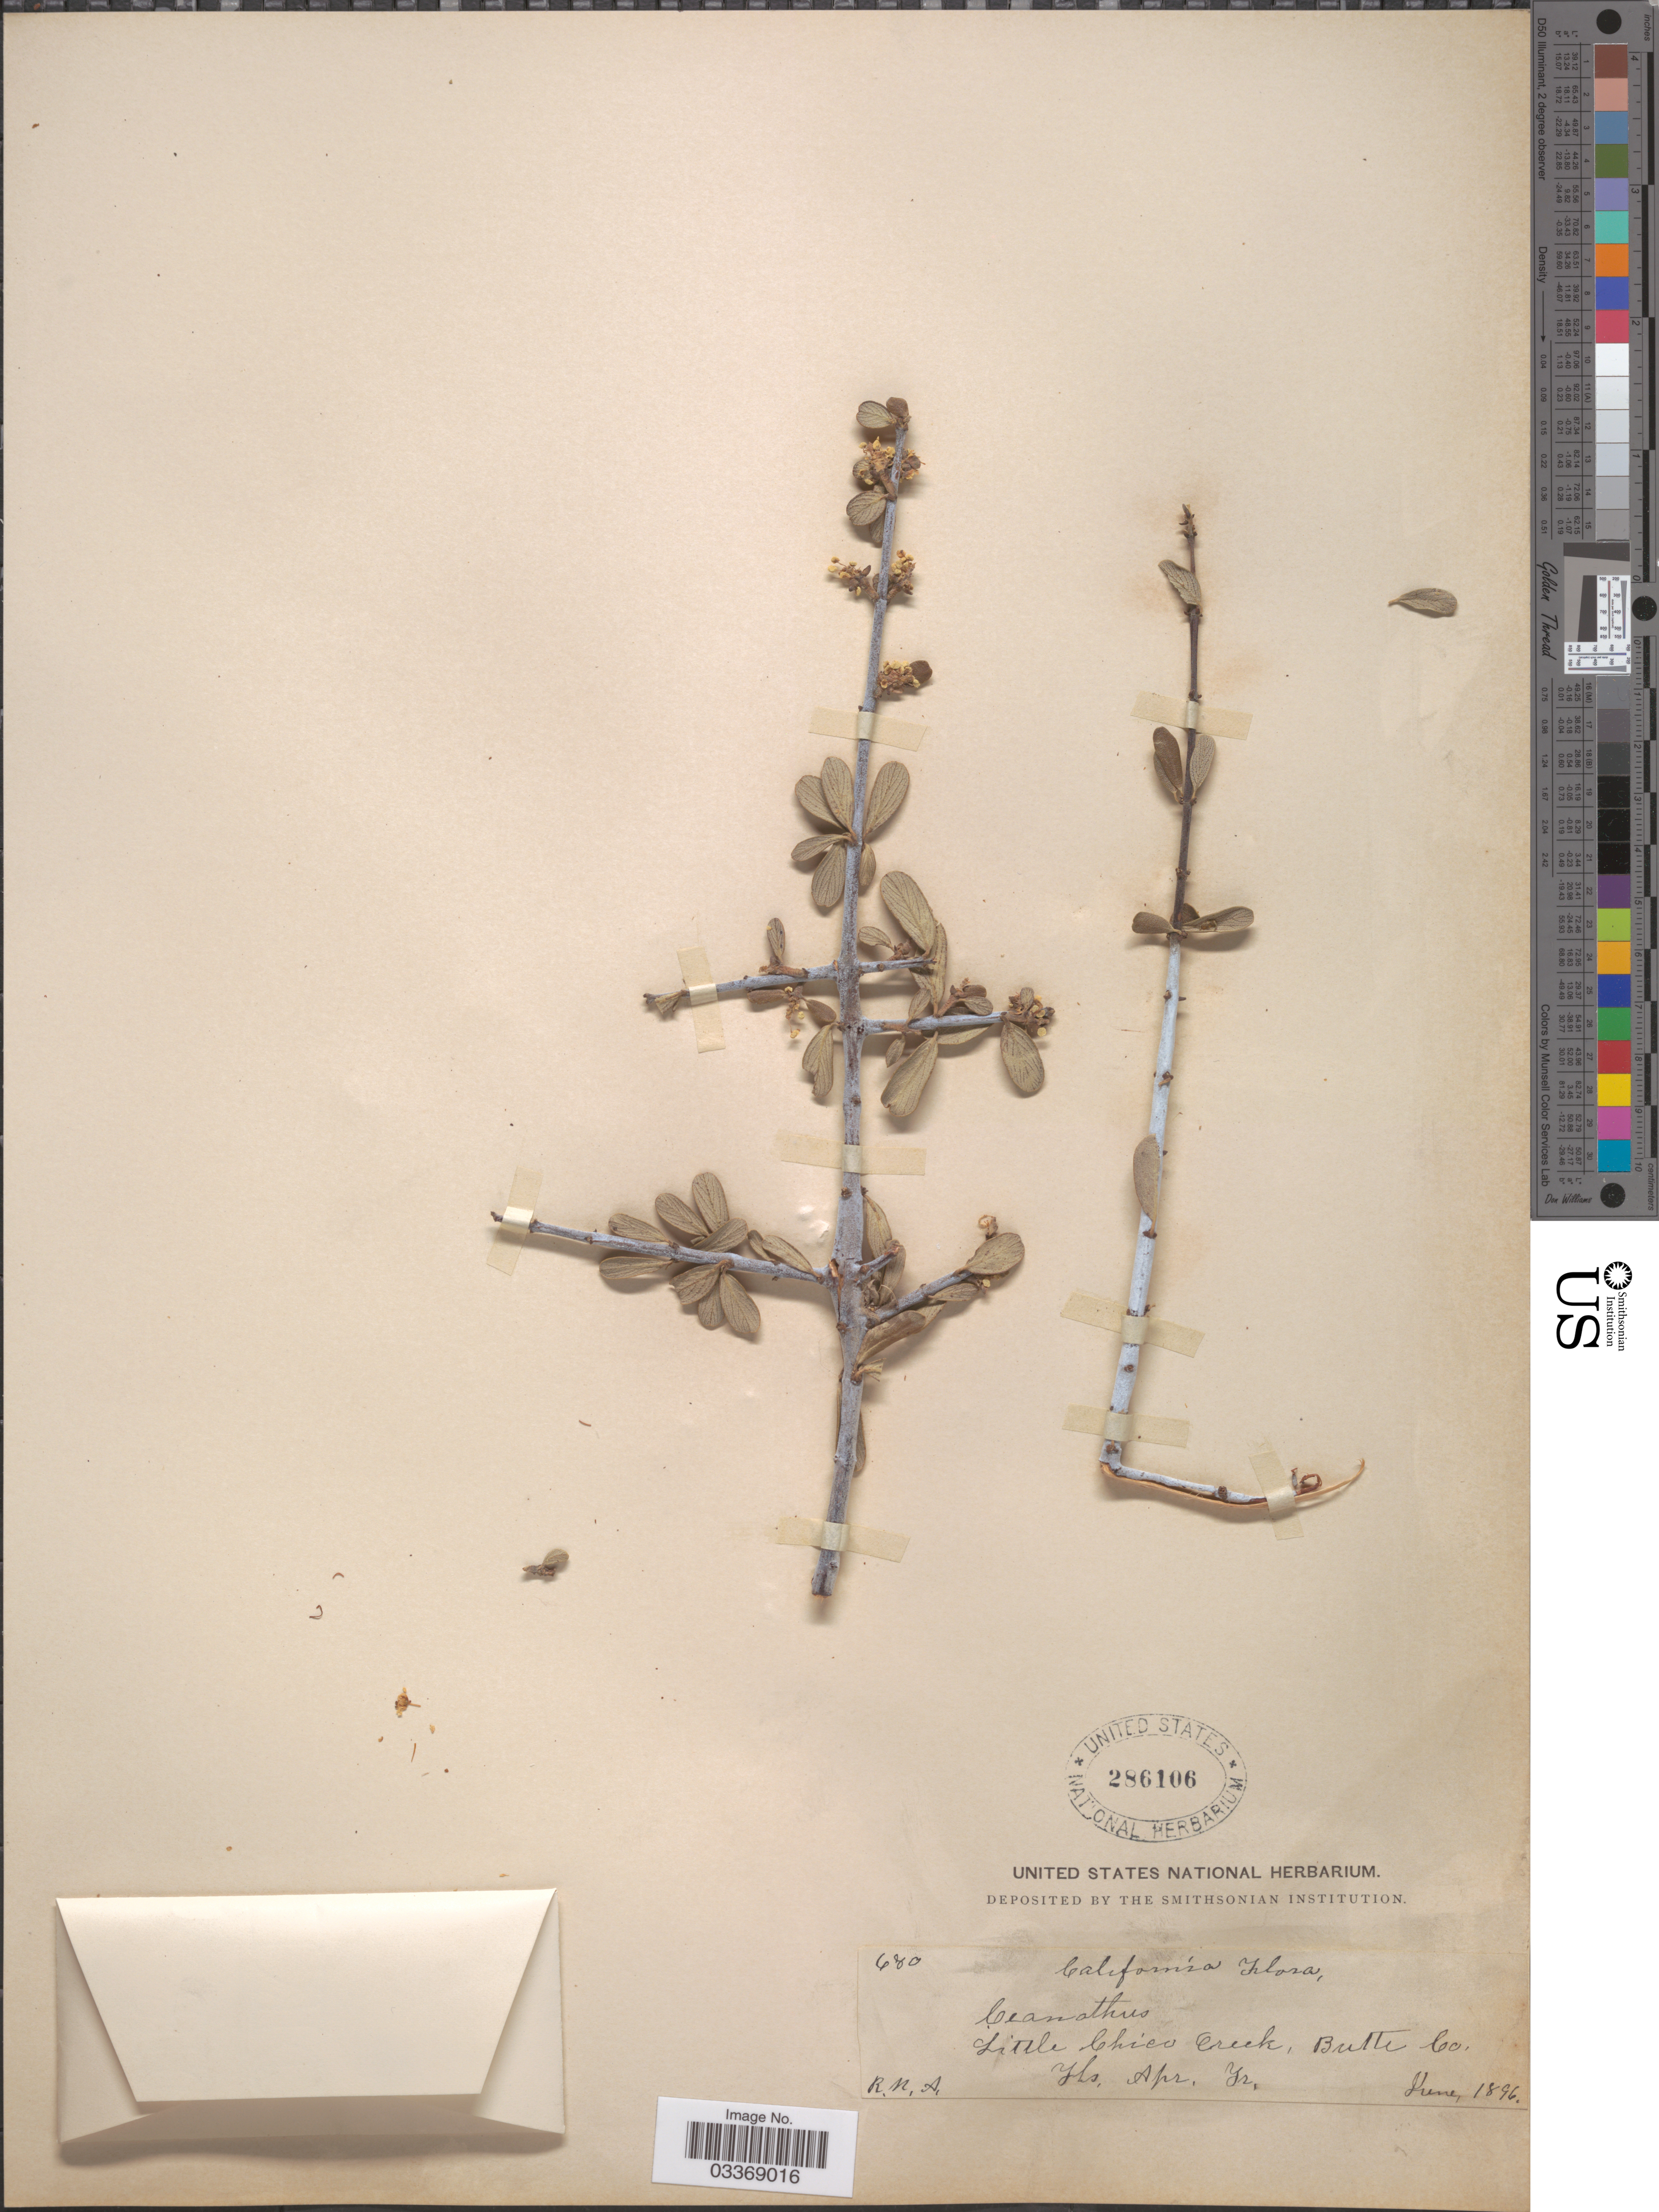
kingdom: Plantae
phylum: Tracheophyta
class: Magnoliopsida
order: Rosales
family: Rhamnaceae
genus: Ceanothus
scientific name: Ceanothus cuneatus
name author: (Hook.) Nutt.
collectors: R. M. A.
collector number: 680?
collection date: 1896-04/1896-06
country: United States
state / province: California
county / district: Butte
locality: Little Chicos Creek, Butte Co.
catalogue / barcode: US 286106